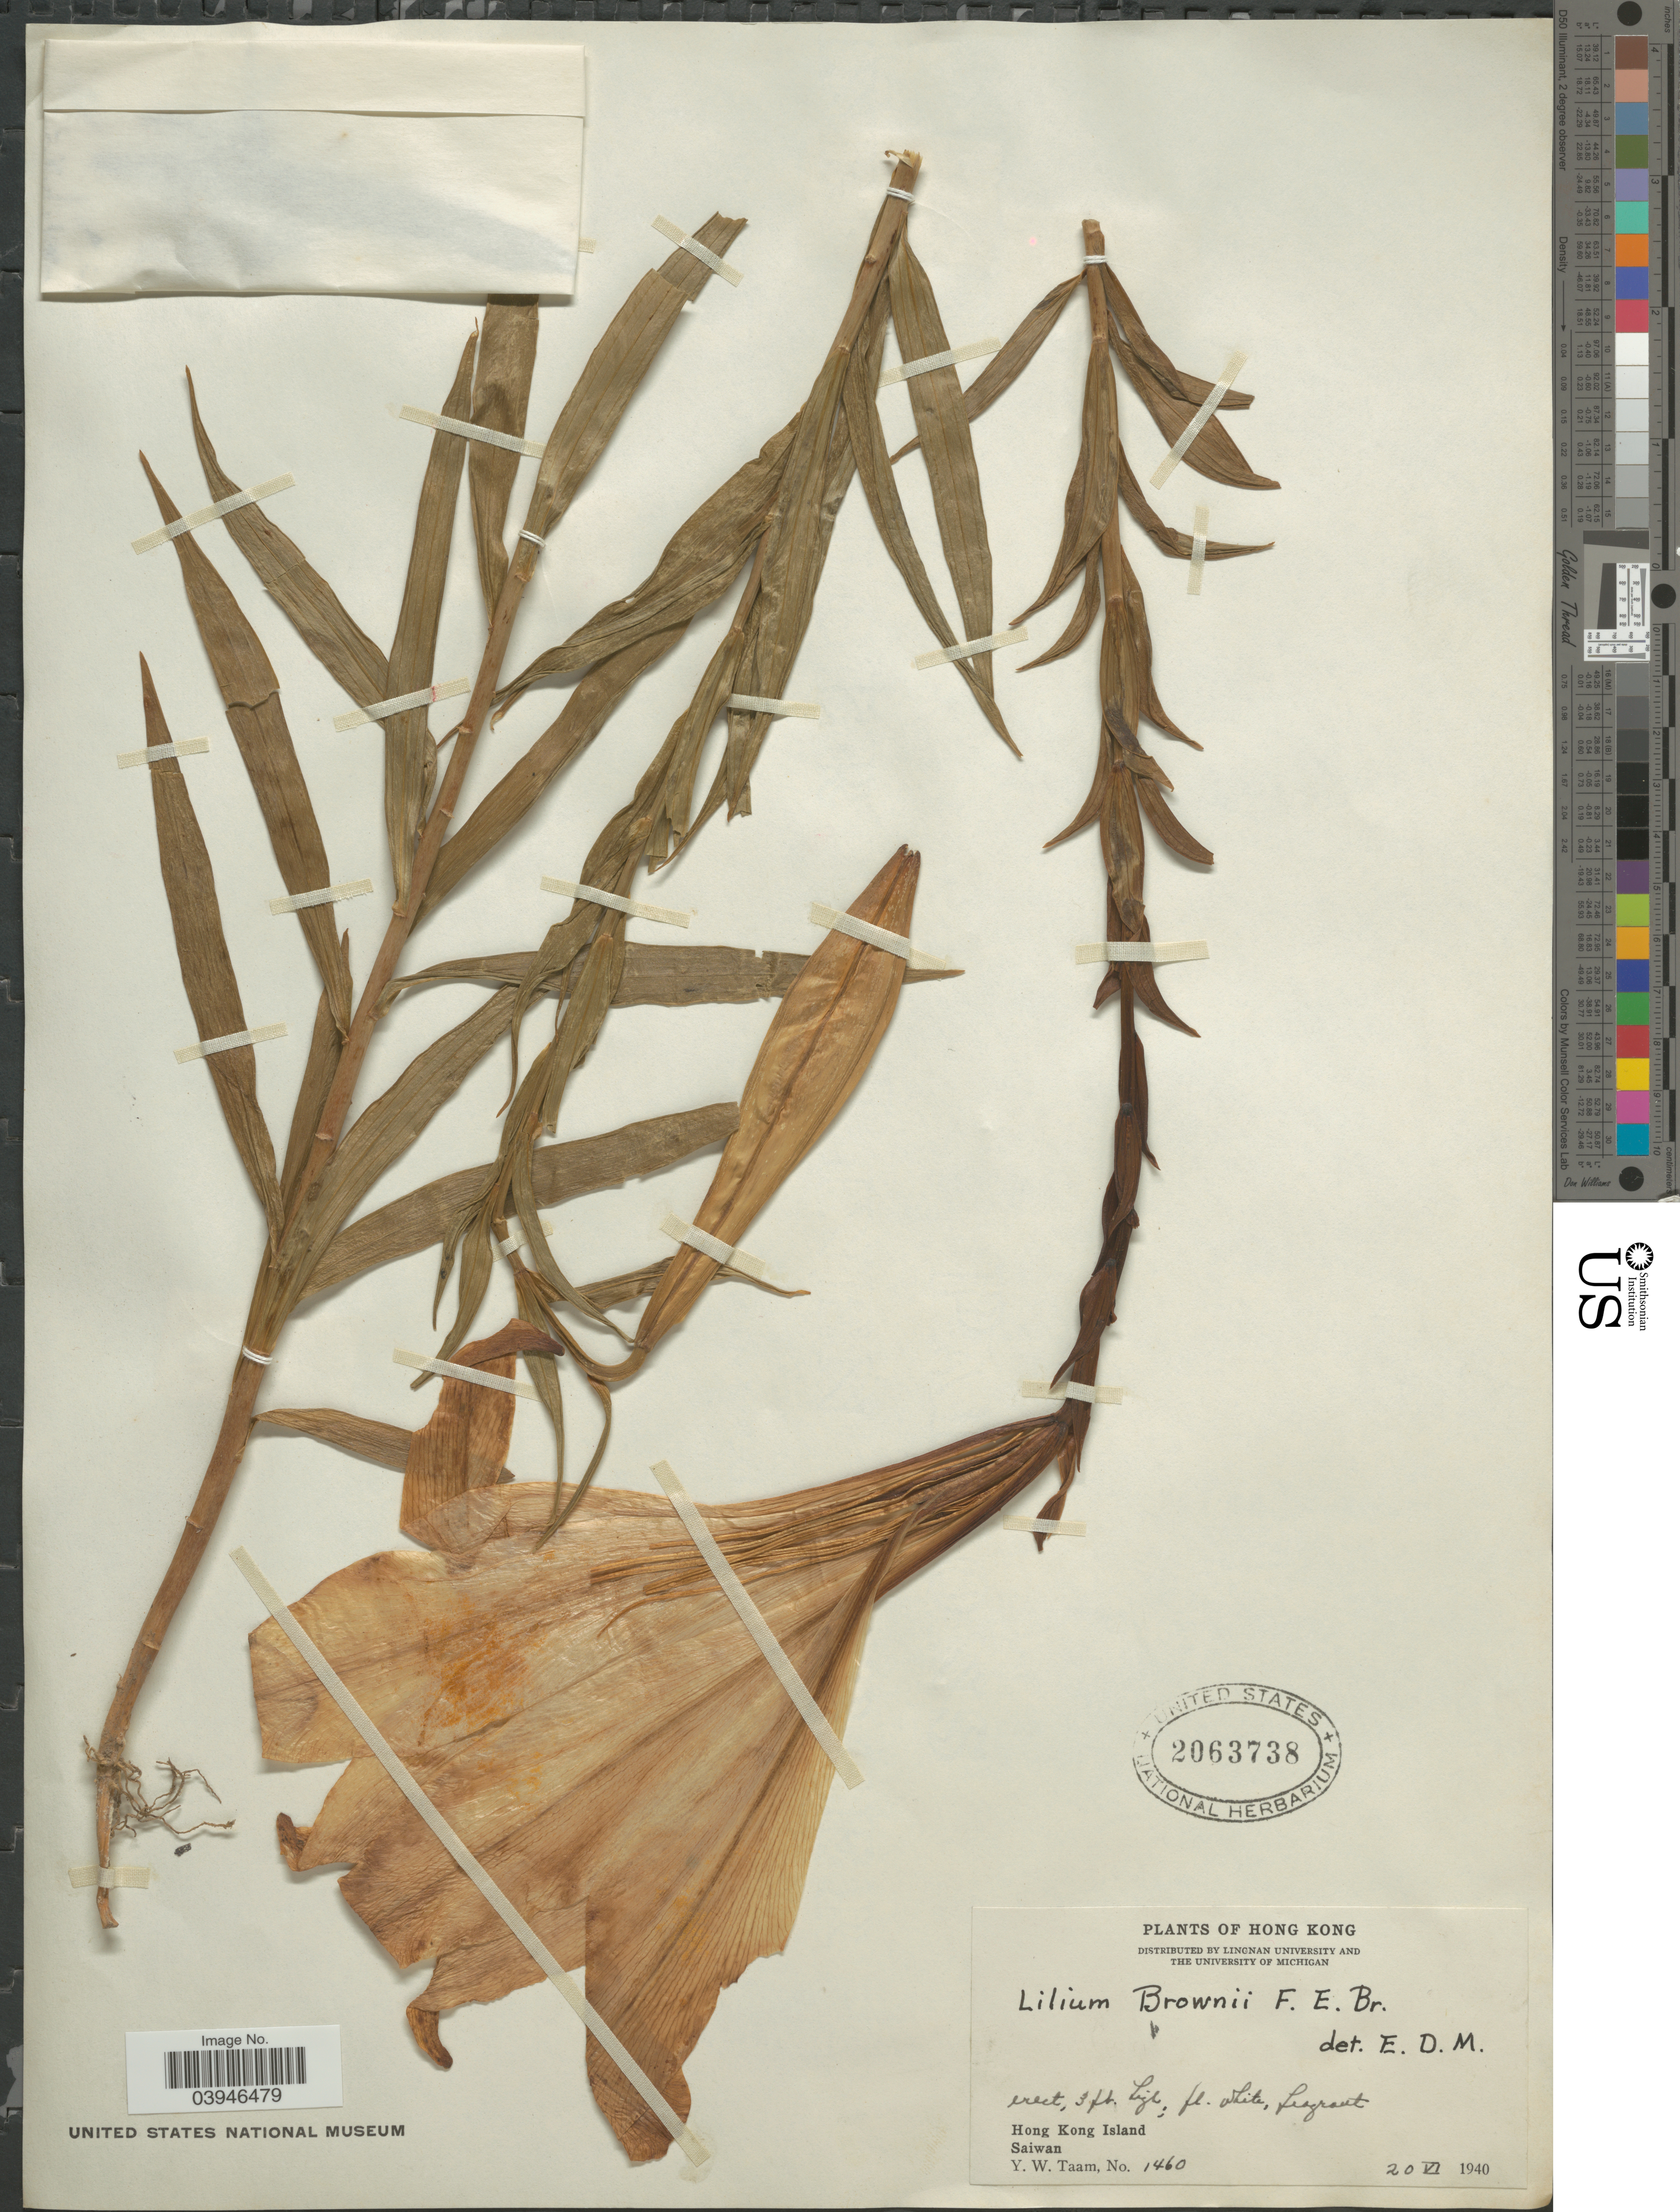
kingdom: Plantae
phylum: Tracheophyta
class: Liliopsida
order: Liliales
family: Liliaceae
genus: Lilium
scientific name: Lilium brownii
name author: F.E. Br. ex Miellez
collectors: Y. W. Taam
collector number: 1460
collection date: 1940-06-20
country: China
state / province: Hong Kong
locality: Hong Kong Island. Saiwan.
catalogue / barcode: US 2063738